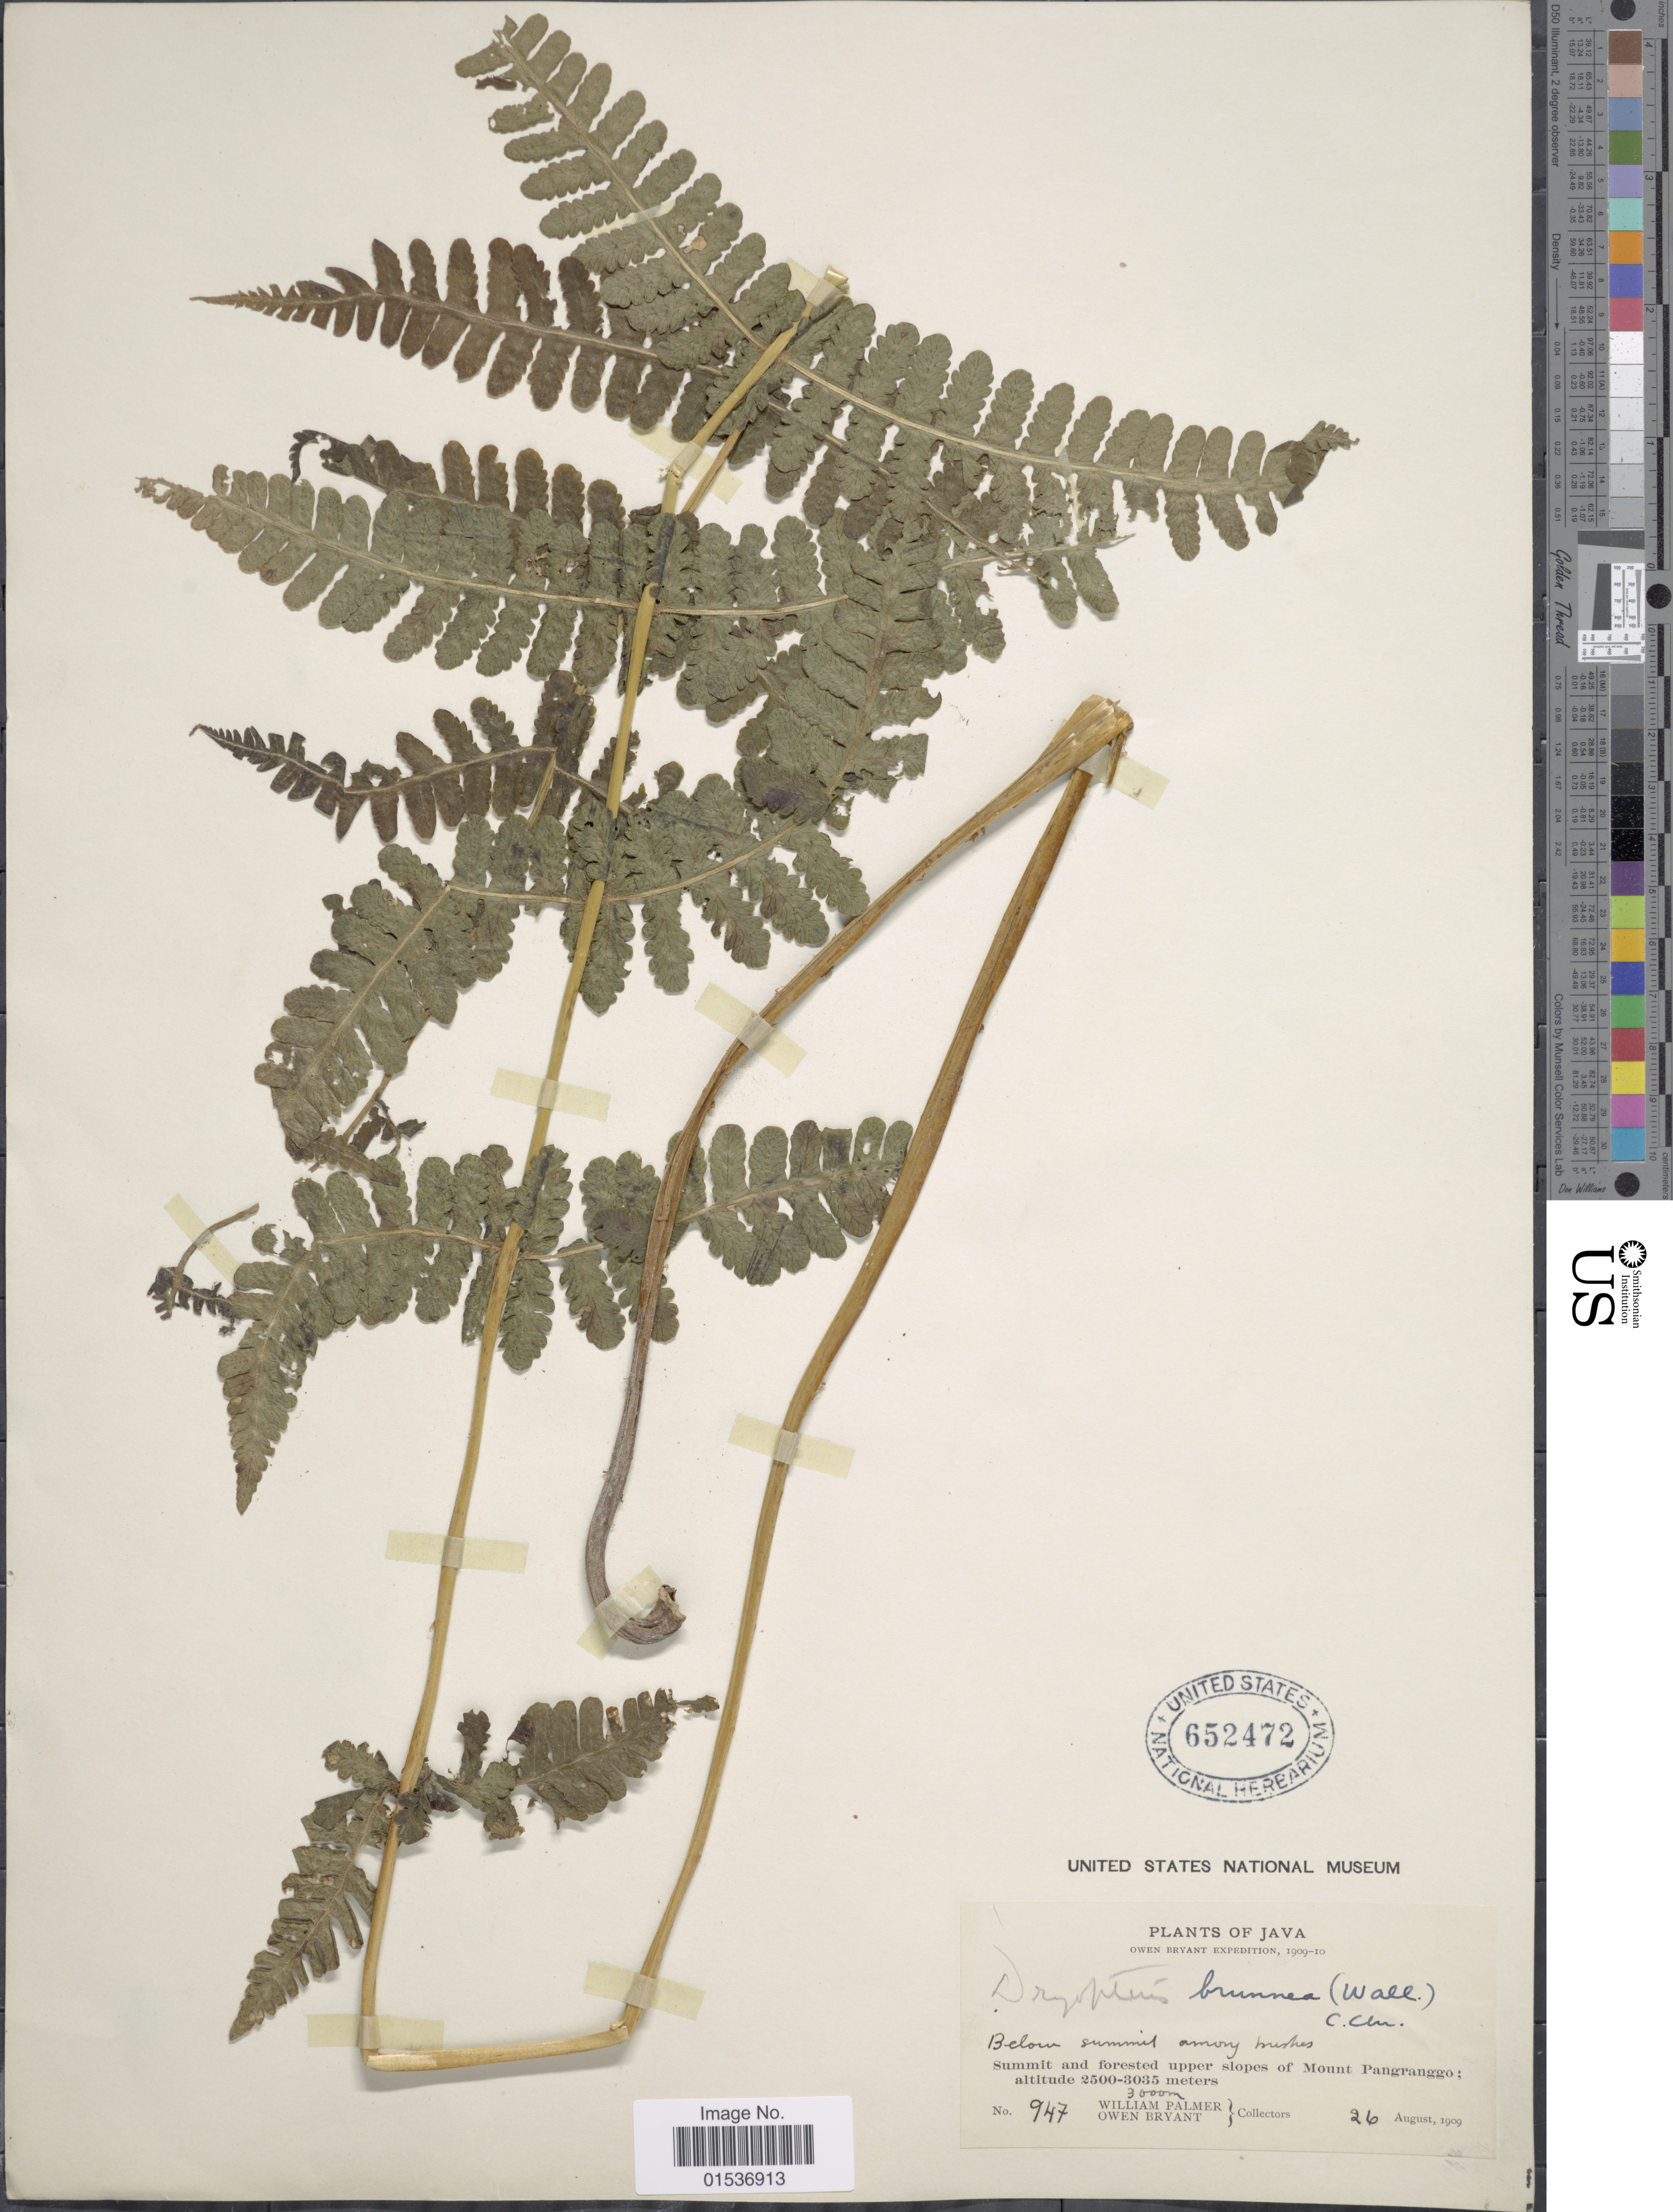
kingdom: Plantae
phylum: Tracheophyta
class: Polypodiopsida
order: Polypodiales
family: Thelypteridaceae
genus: Pseudophegopteris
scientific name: Pseudophegopteris paludosa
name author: (Blume) Ching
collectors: W. Palmer & O. Bryant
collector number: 947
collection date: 1909-08-26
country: Indonesia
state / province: Java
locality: Java. Summit and forested upper slopes of Mount Pangranggo.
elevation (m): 3000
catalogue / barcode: US 652472